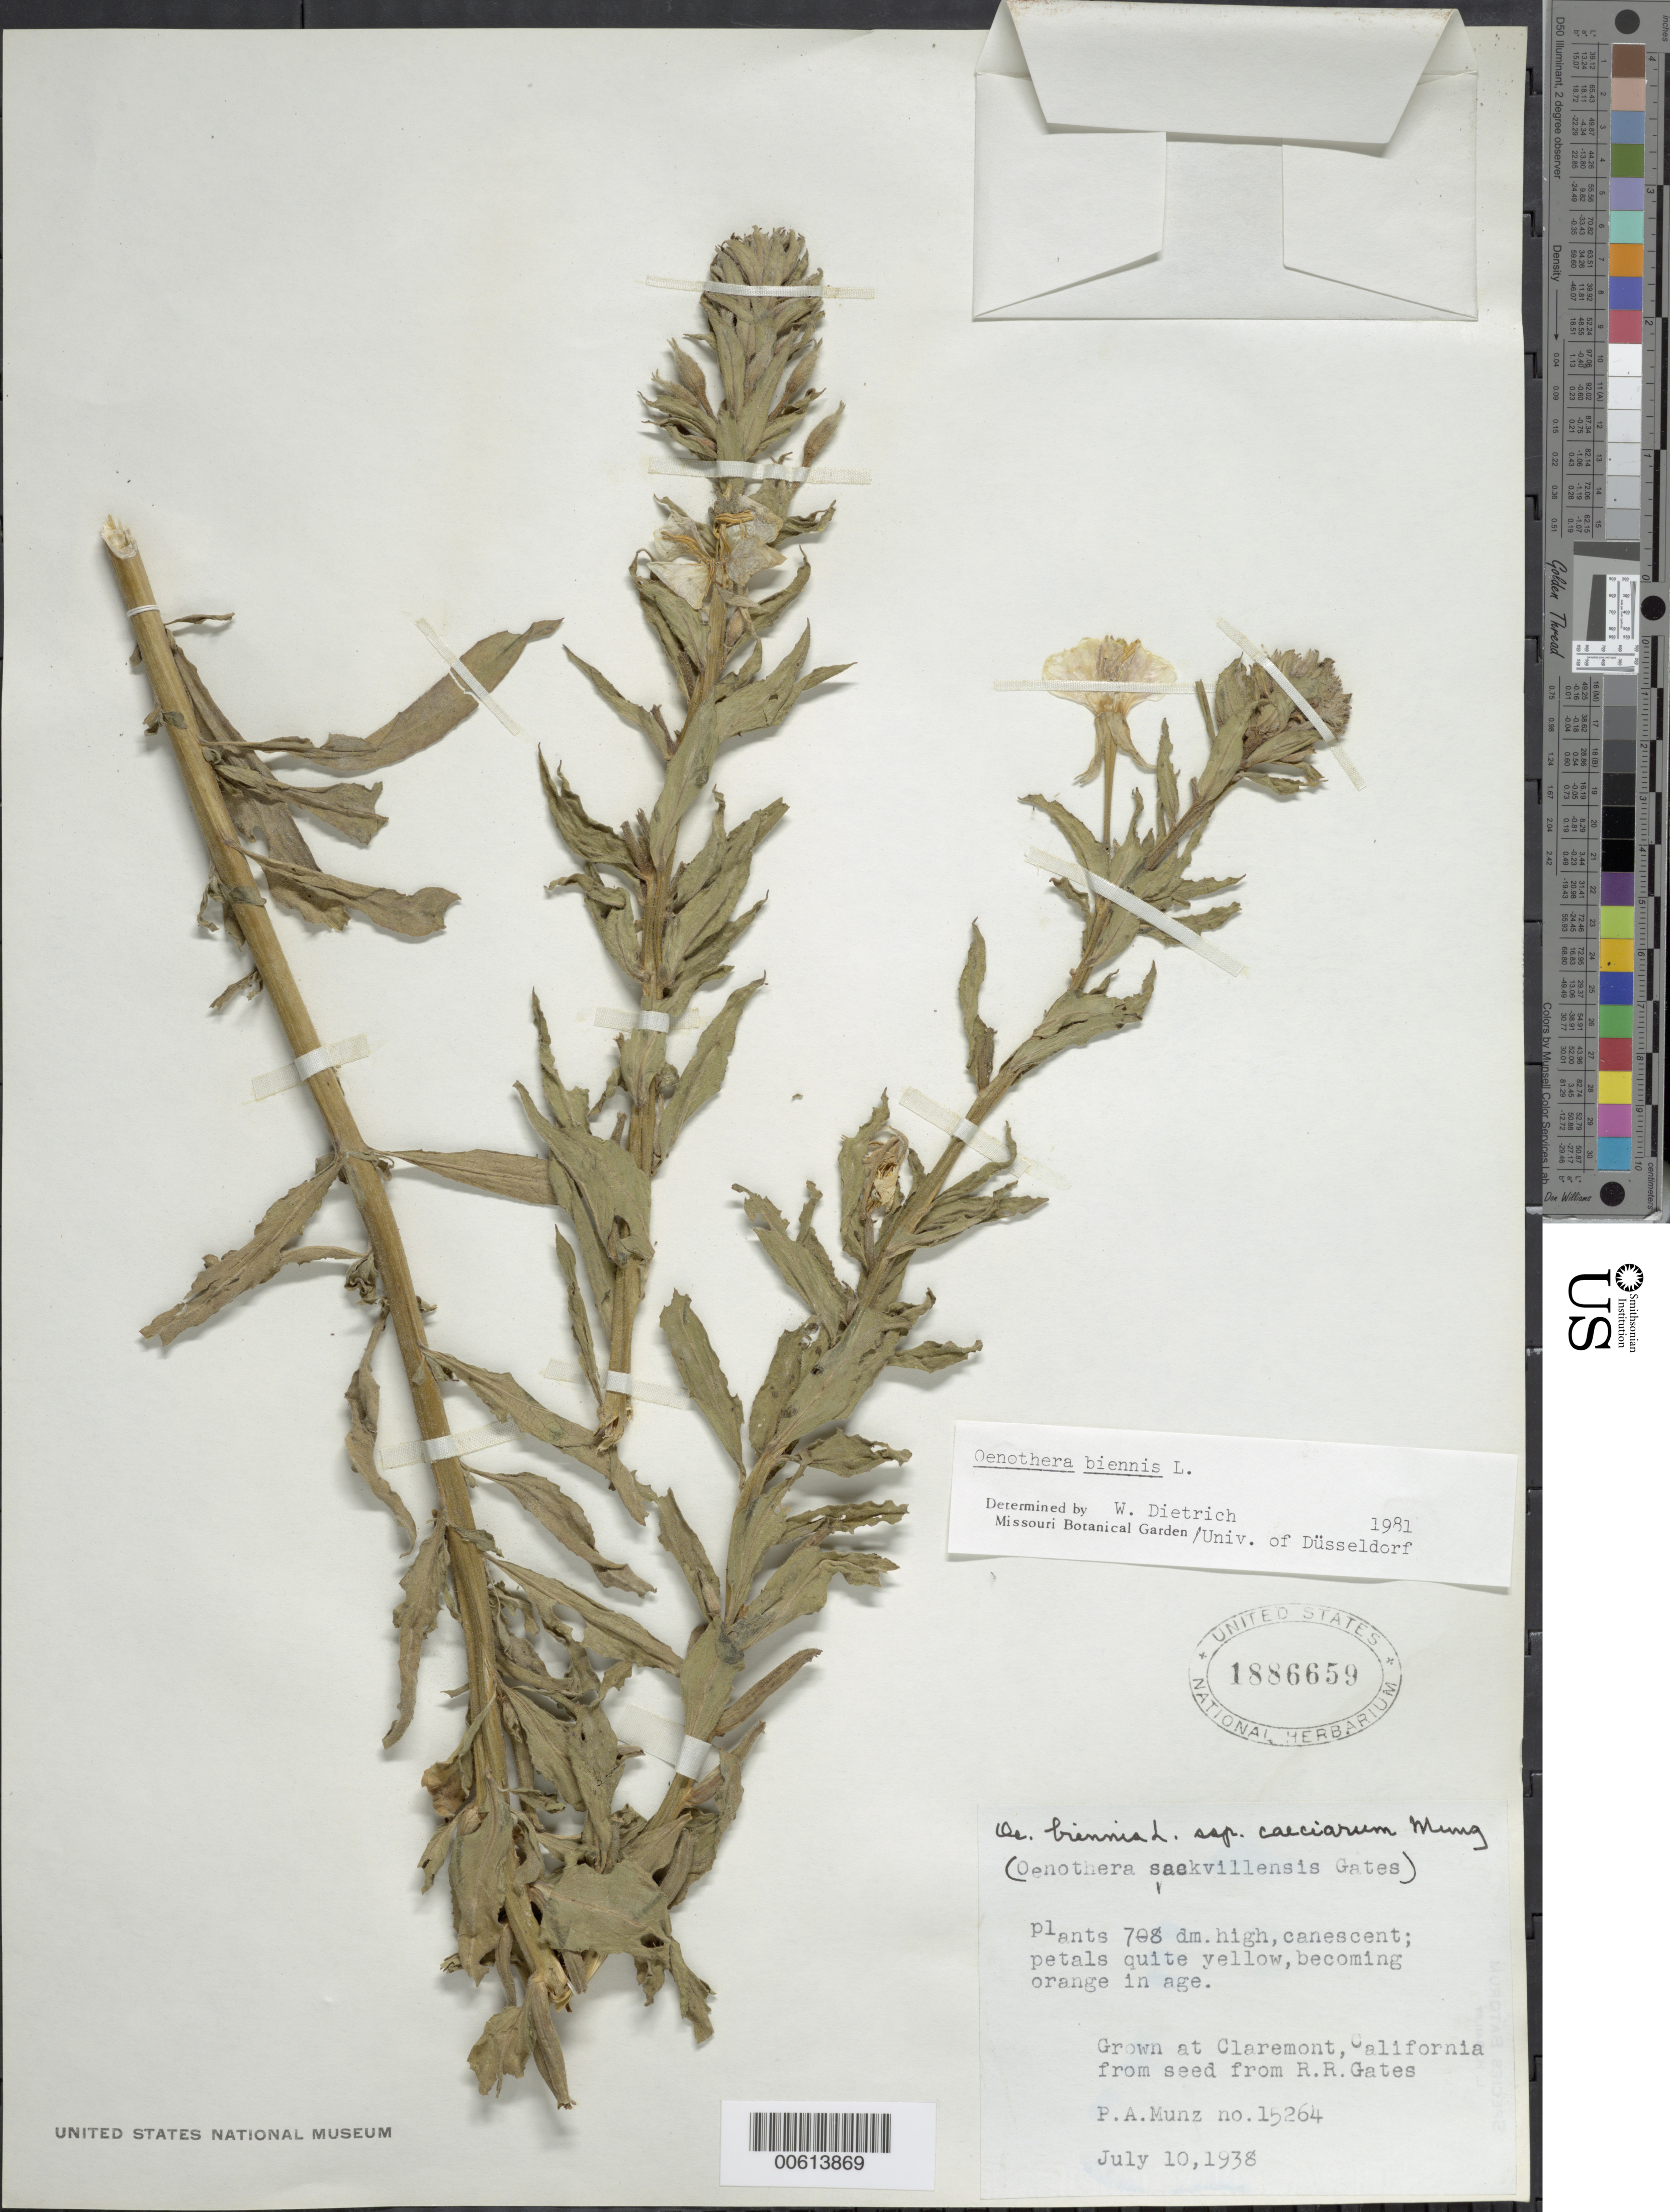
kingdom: Plantae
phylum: Tracheophyta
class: Magnoliopsida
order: Myrtales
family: Onagraceae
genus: Oenothera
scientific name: Oenothera biennis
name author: L.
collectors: P. A. Munz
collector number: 15264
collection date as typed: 10 Jul 1938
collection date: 1938-07-10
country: United States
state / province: California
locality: Claremont, Pomona College Herbarium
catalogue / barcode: US 1886659